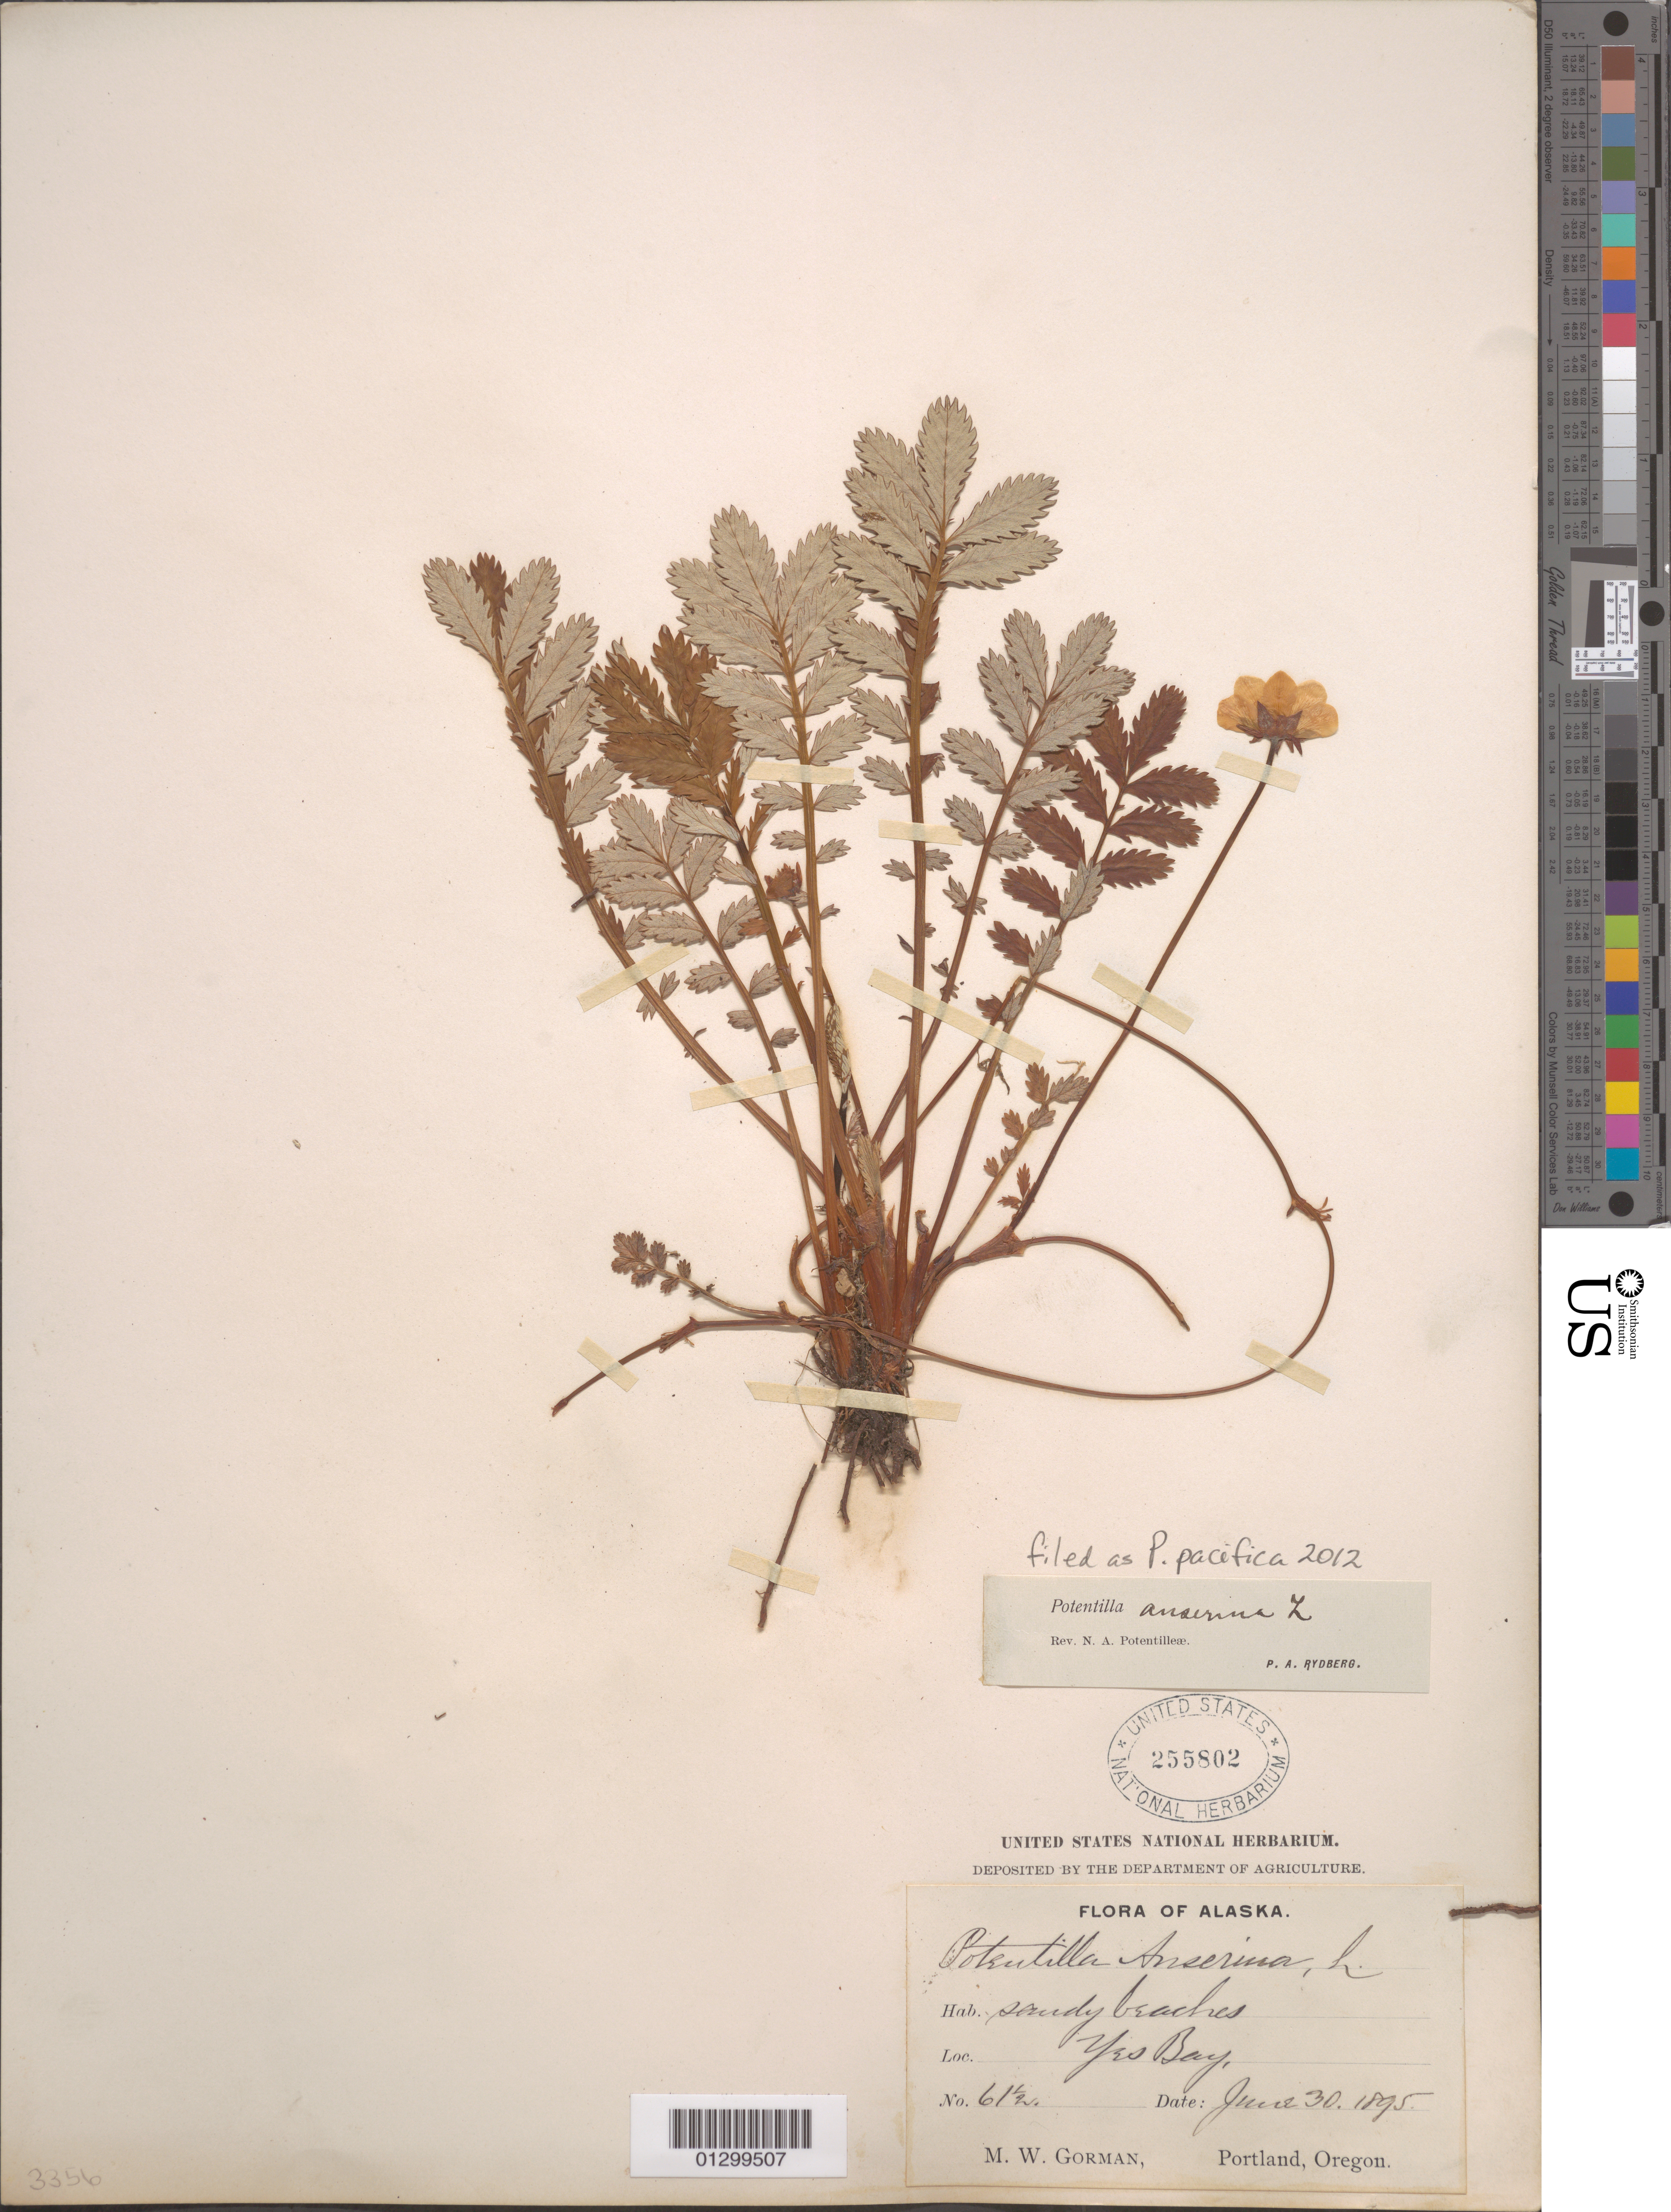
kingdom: Plantae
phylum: Tracheophyta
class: Magnoliopsida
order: Rosales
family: Rosaceae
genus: Potentilla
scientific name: Potentilla egedei subsp. grandis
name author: (Torr. & A. Gray) Hultén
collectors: M. W. Gorman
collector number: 61.5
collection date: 1895-06-30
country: United States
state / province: Alaska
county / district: Ketchikan Gateway Borough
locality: Yes Bay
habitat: sandy beaches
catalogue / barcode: US 255802